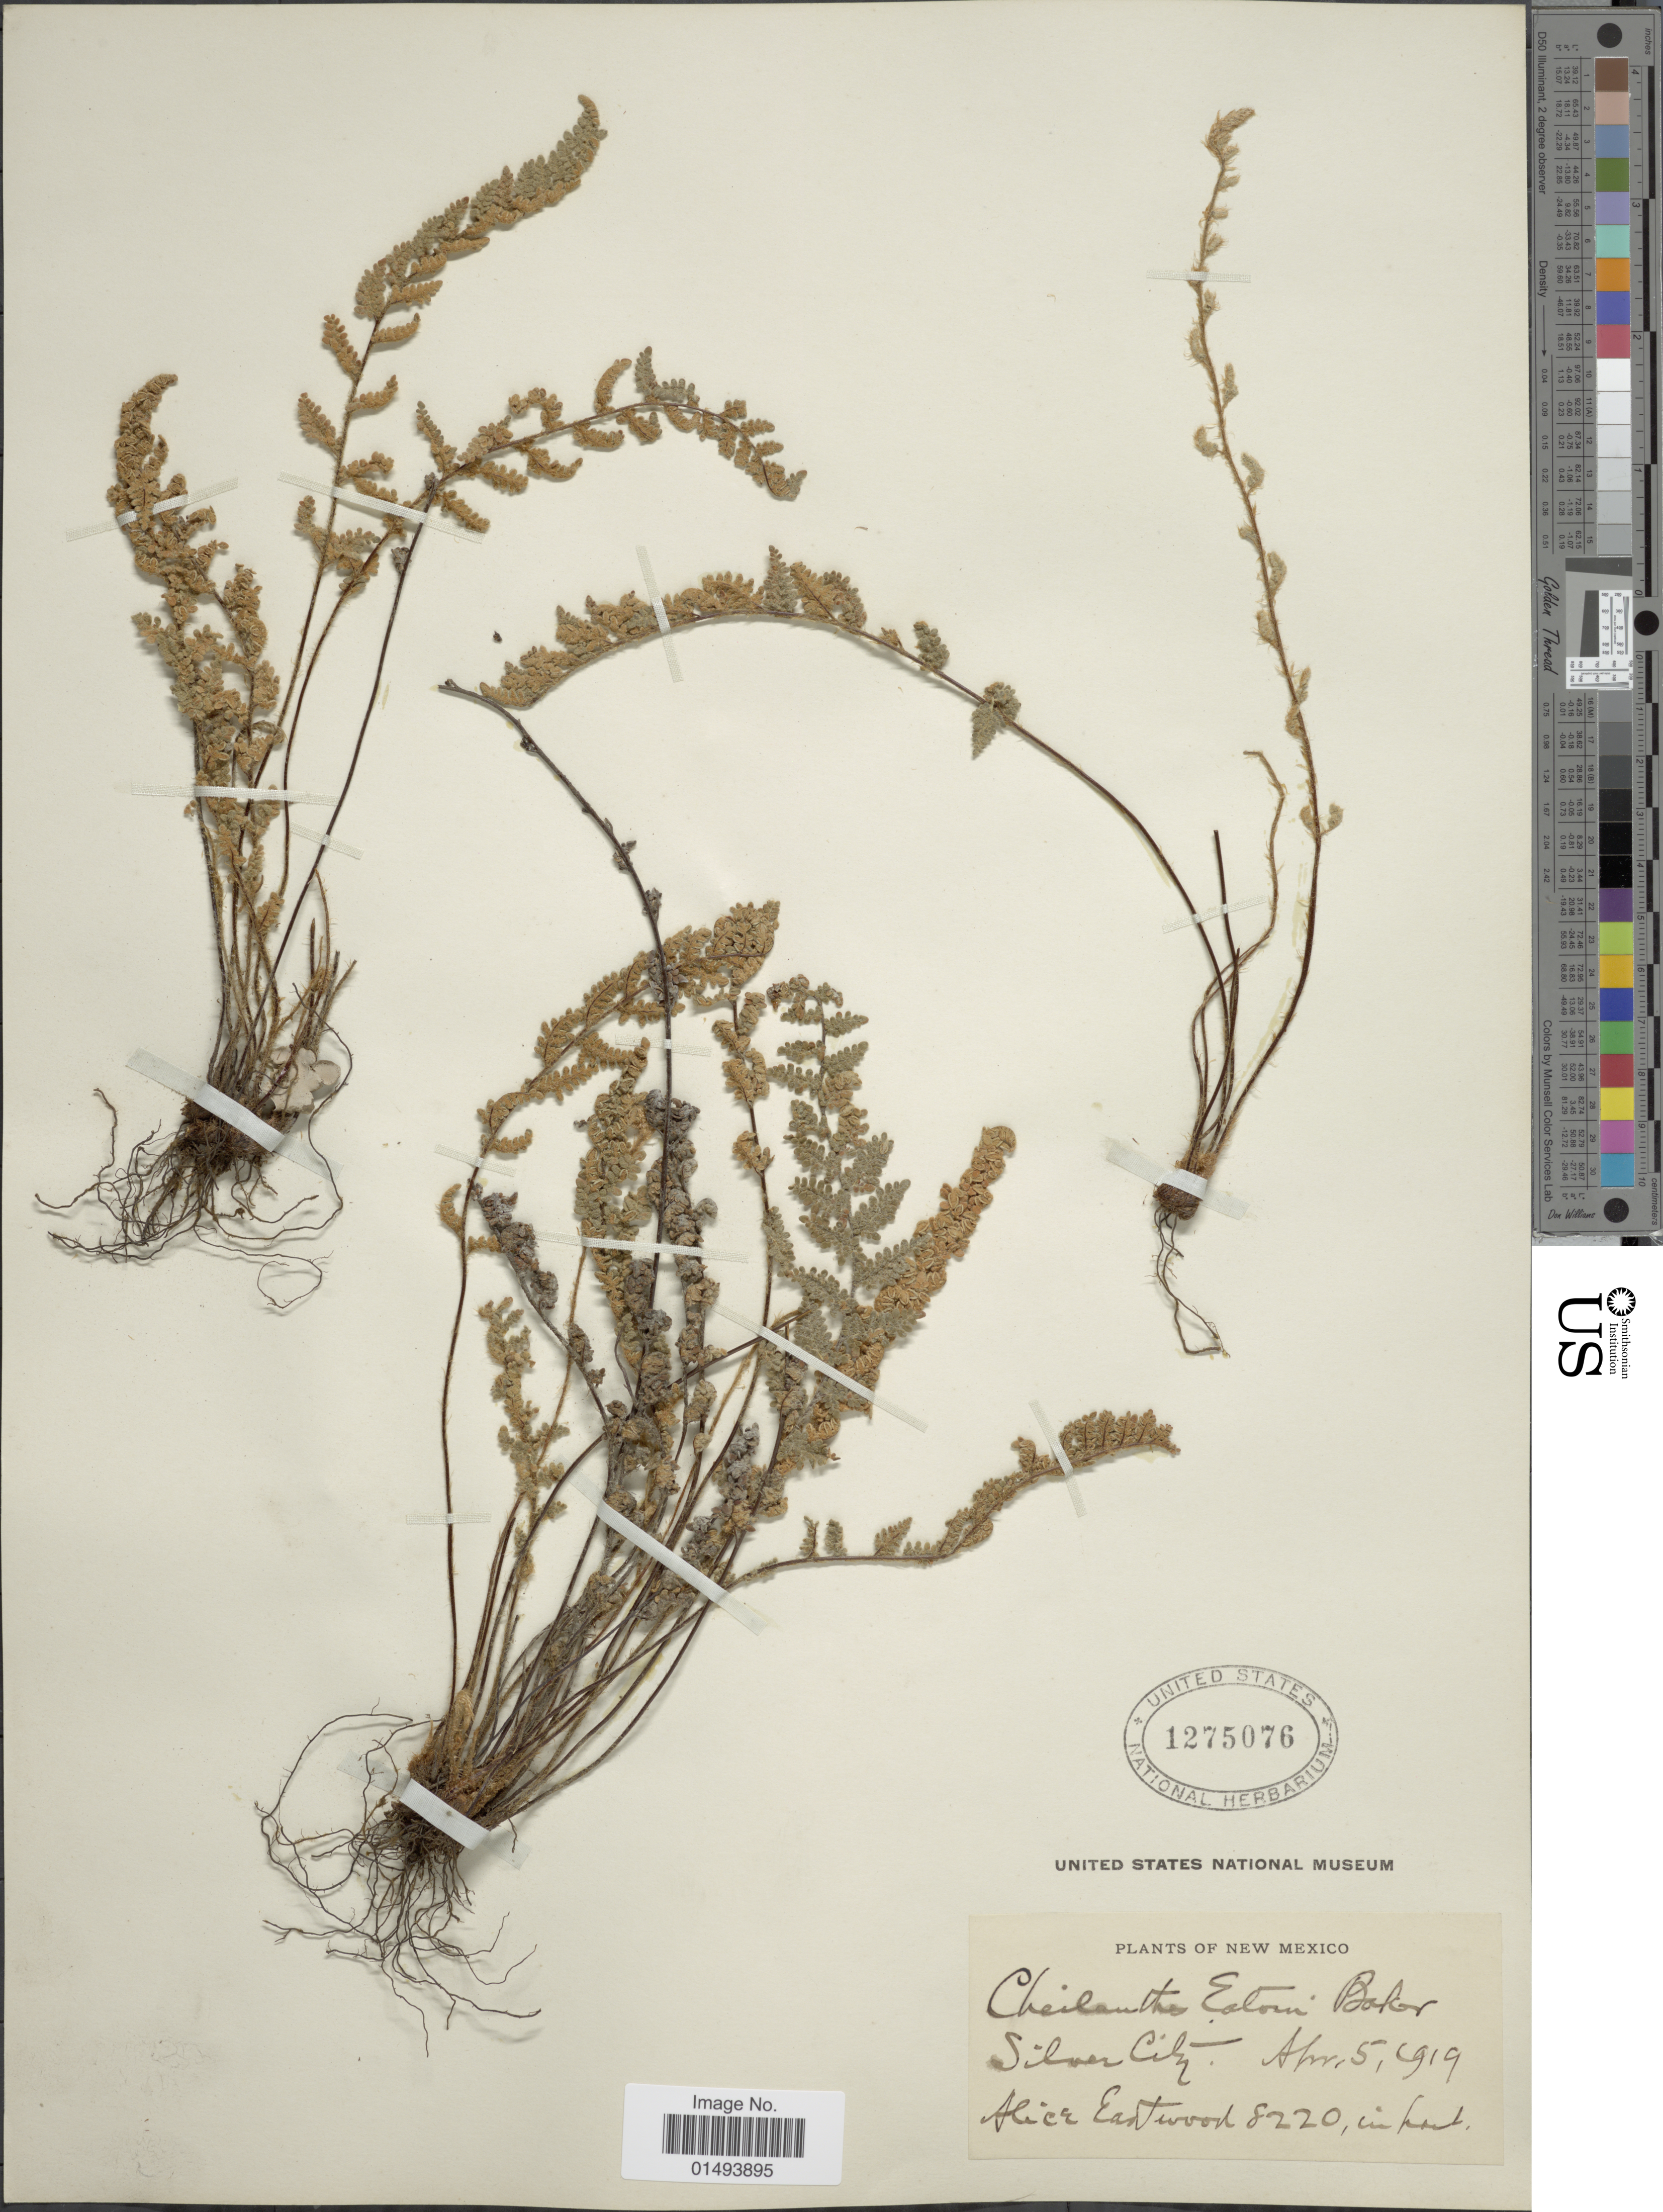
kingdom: Plantae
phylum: Tracheophyta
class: Polypodiopsida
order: Polypodiales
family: Pteridaceae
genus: Myriopteris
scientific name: Myriopteris rufa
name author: Fée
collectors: A. Eastwood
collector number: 8220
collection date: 1919-04-05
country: United States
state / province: New Mexico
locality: Silver City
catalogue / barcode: US 1275076